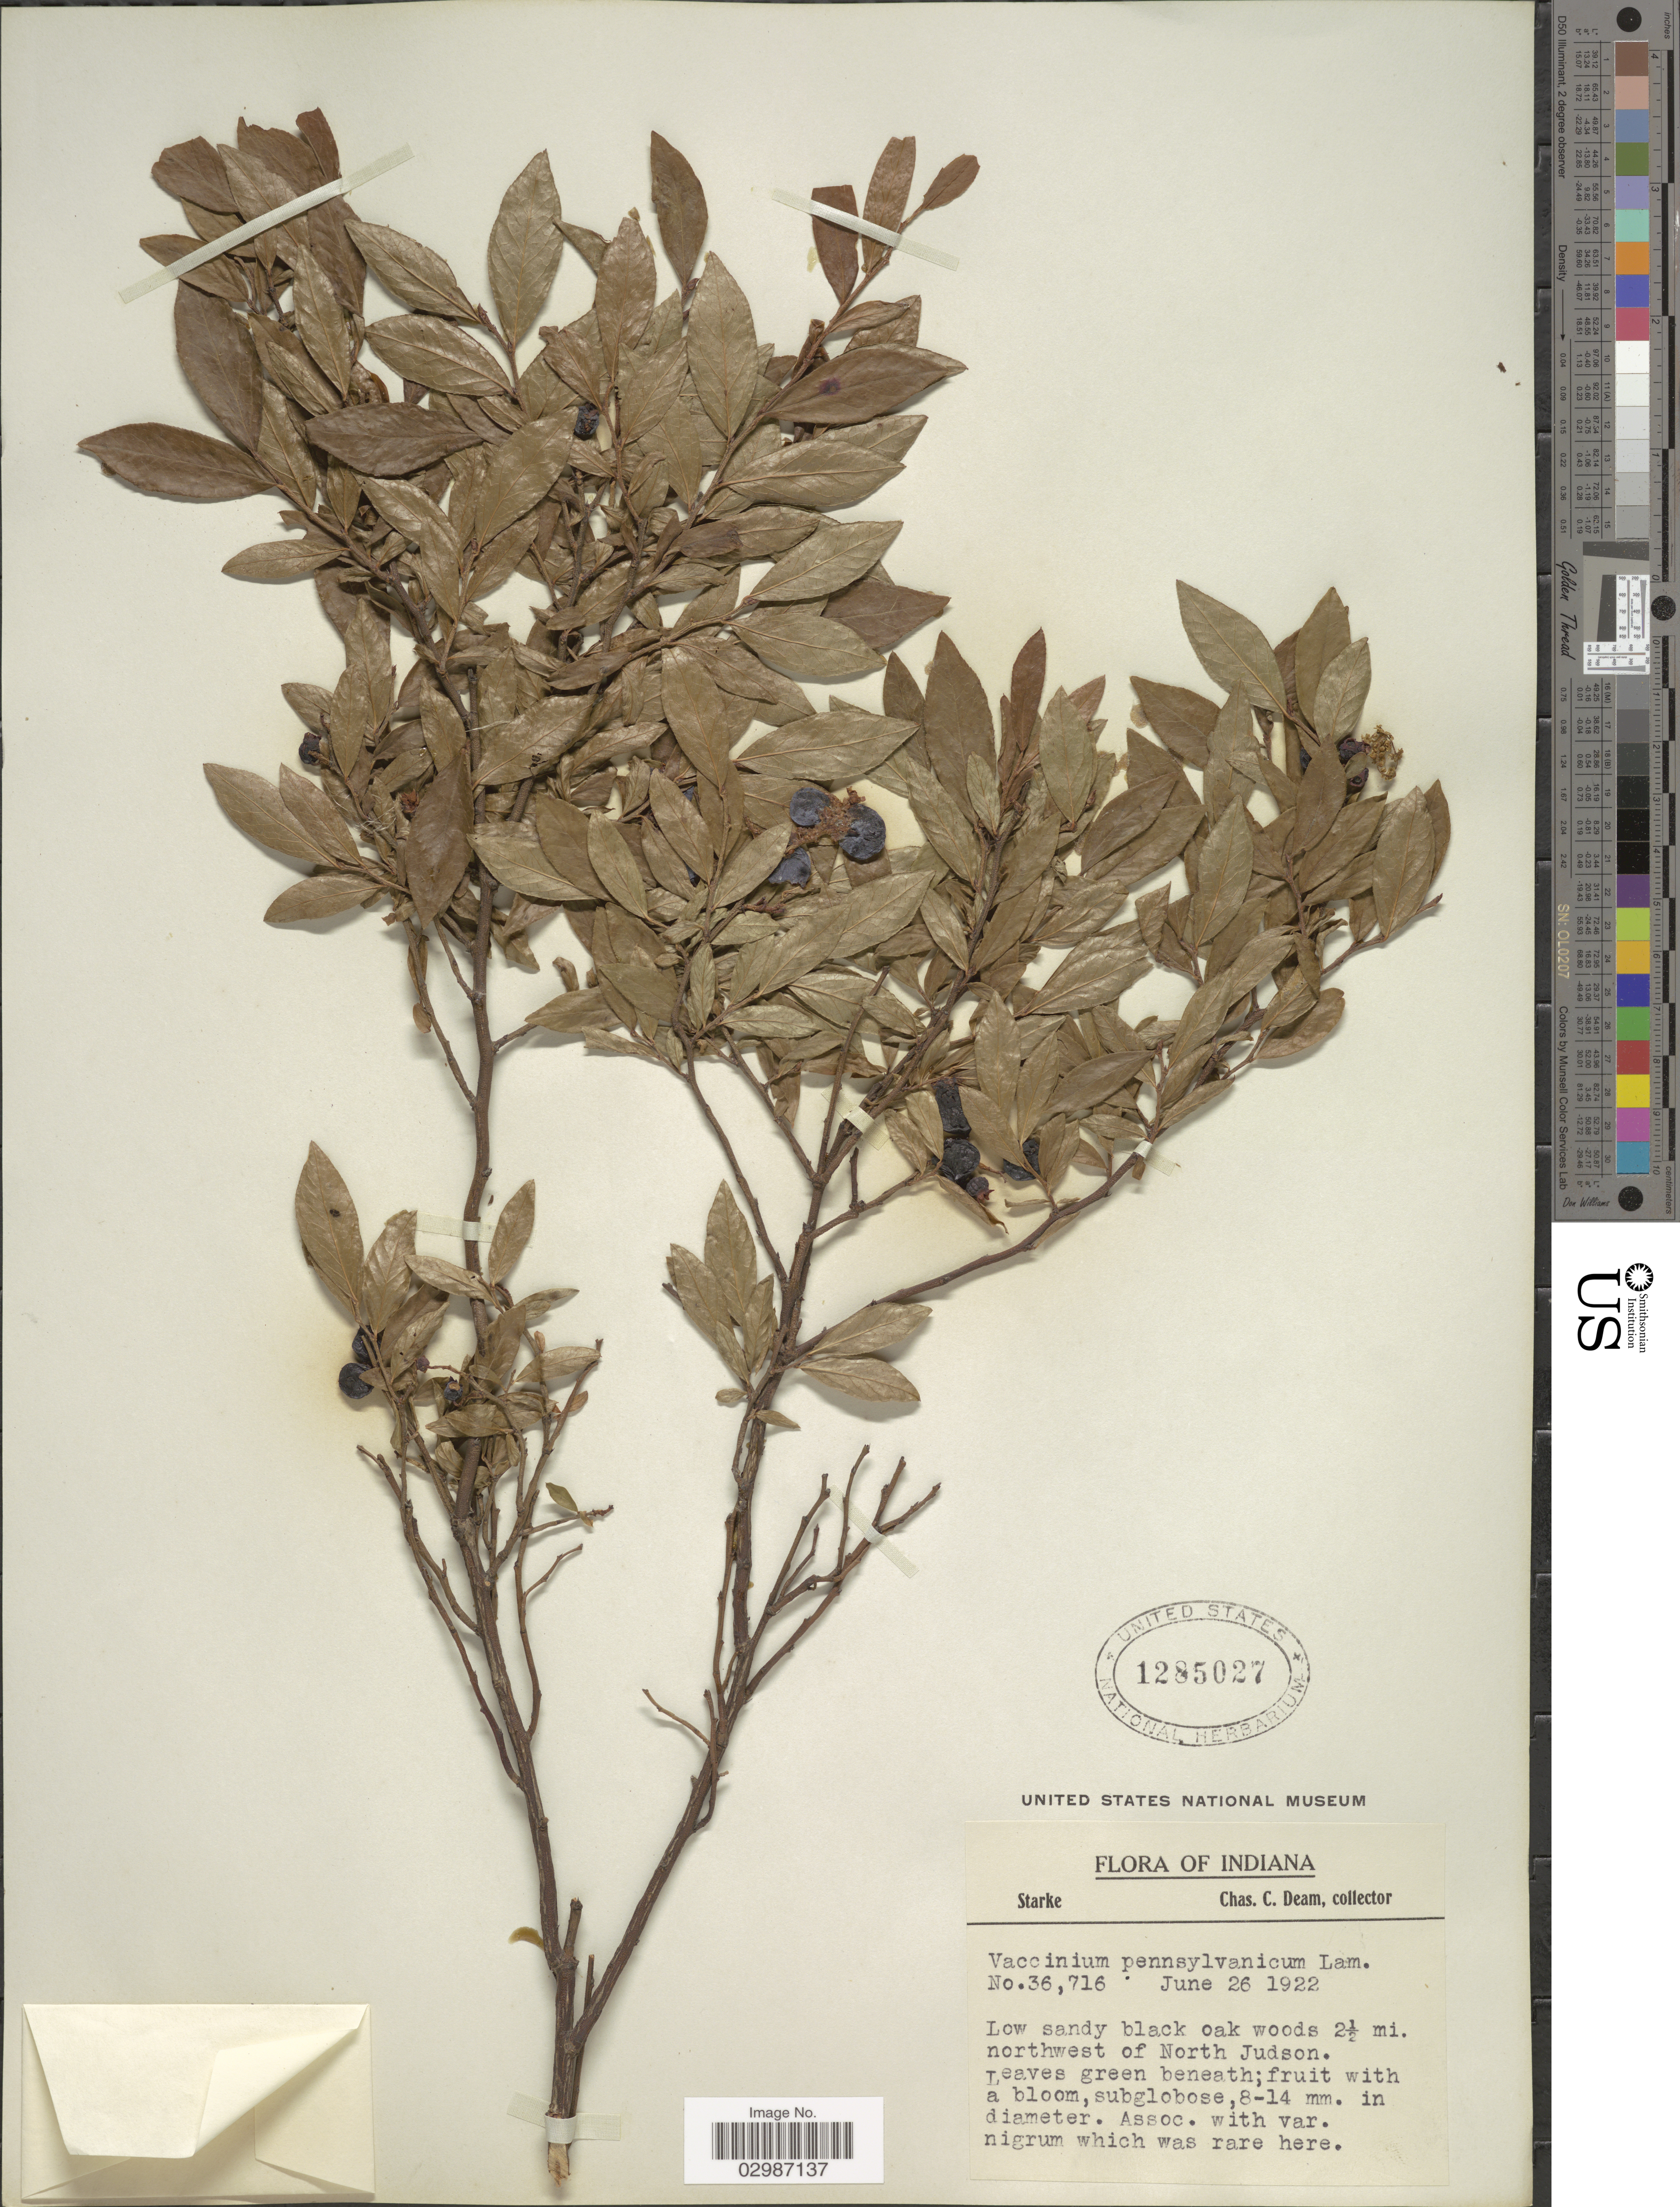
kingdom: Plantae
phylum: Tracheophyta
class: Magnoliopsida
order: Ericales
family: Ericaceae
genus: Vaccinium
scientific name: Vaccinium angustifolium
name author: Aiton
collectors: C. C. Deam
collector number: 36716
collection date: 1922-06-26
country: United States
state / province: Indiana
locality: Starke. Low sandy black oak woods 2½ mi. northwest of North Judson.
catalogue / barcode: US 1285027